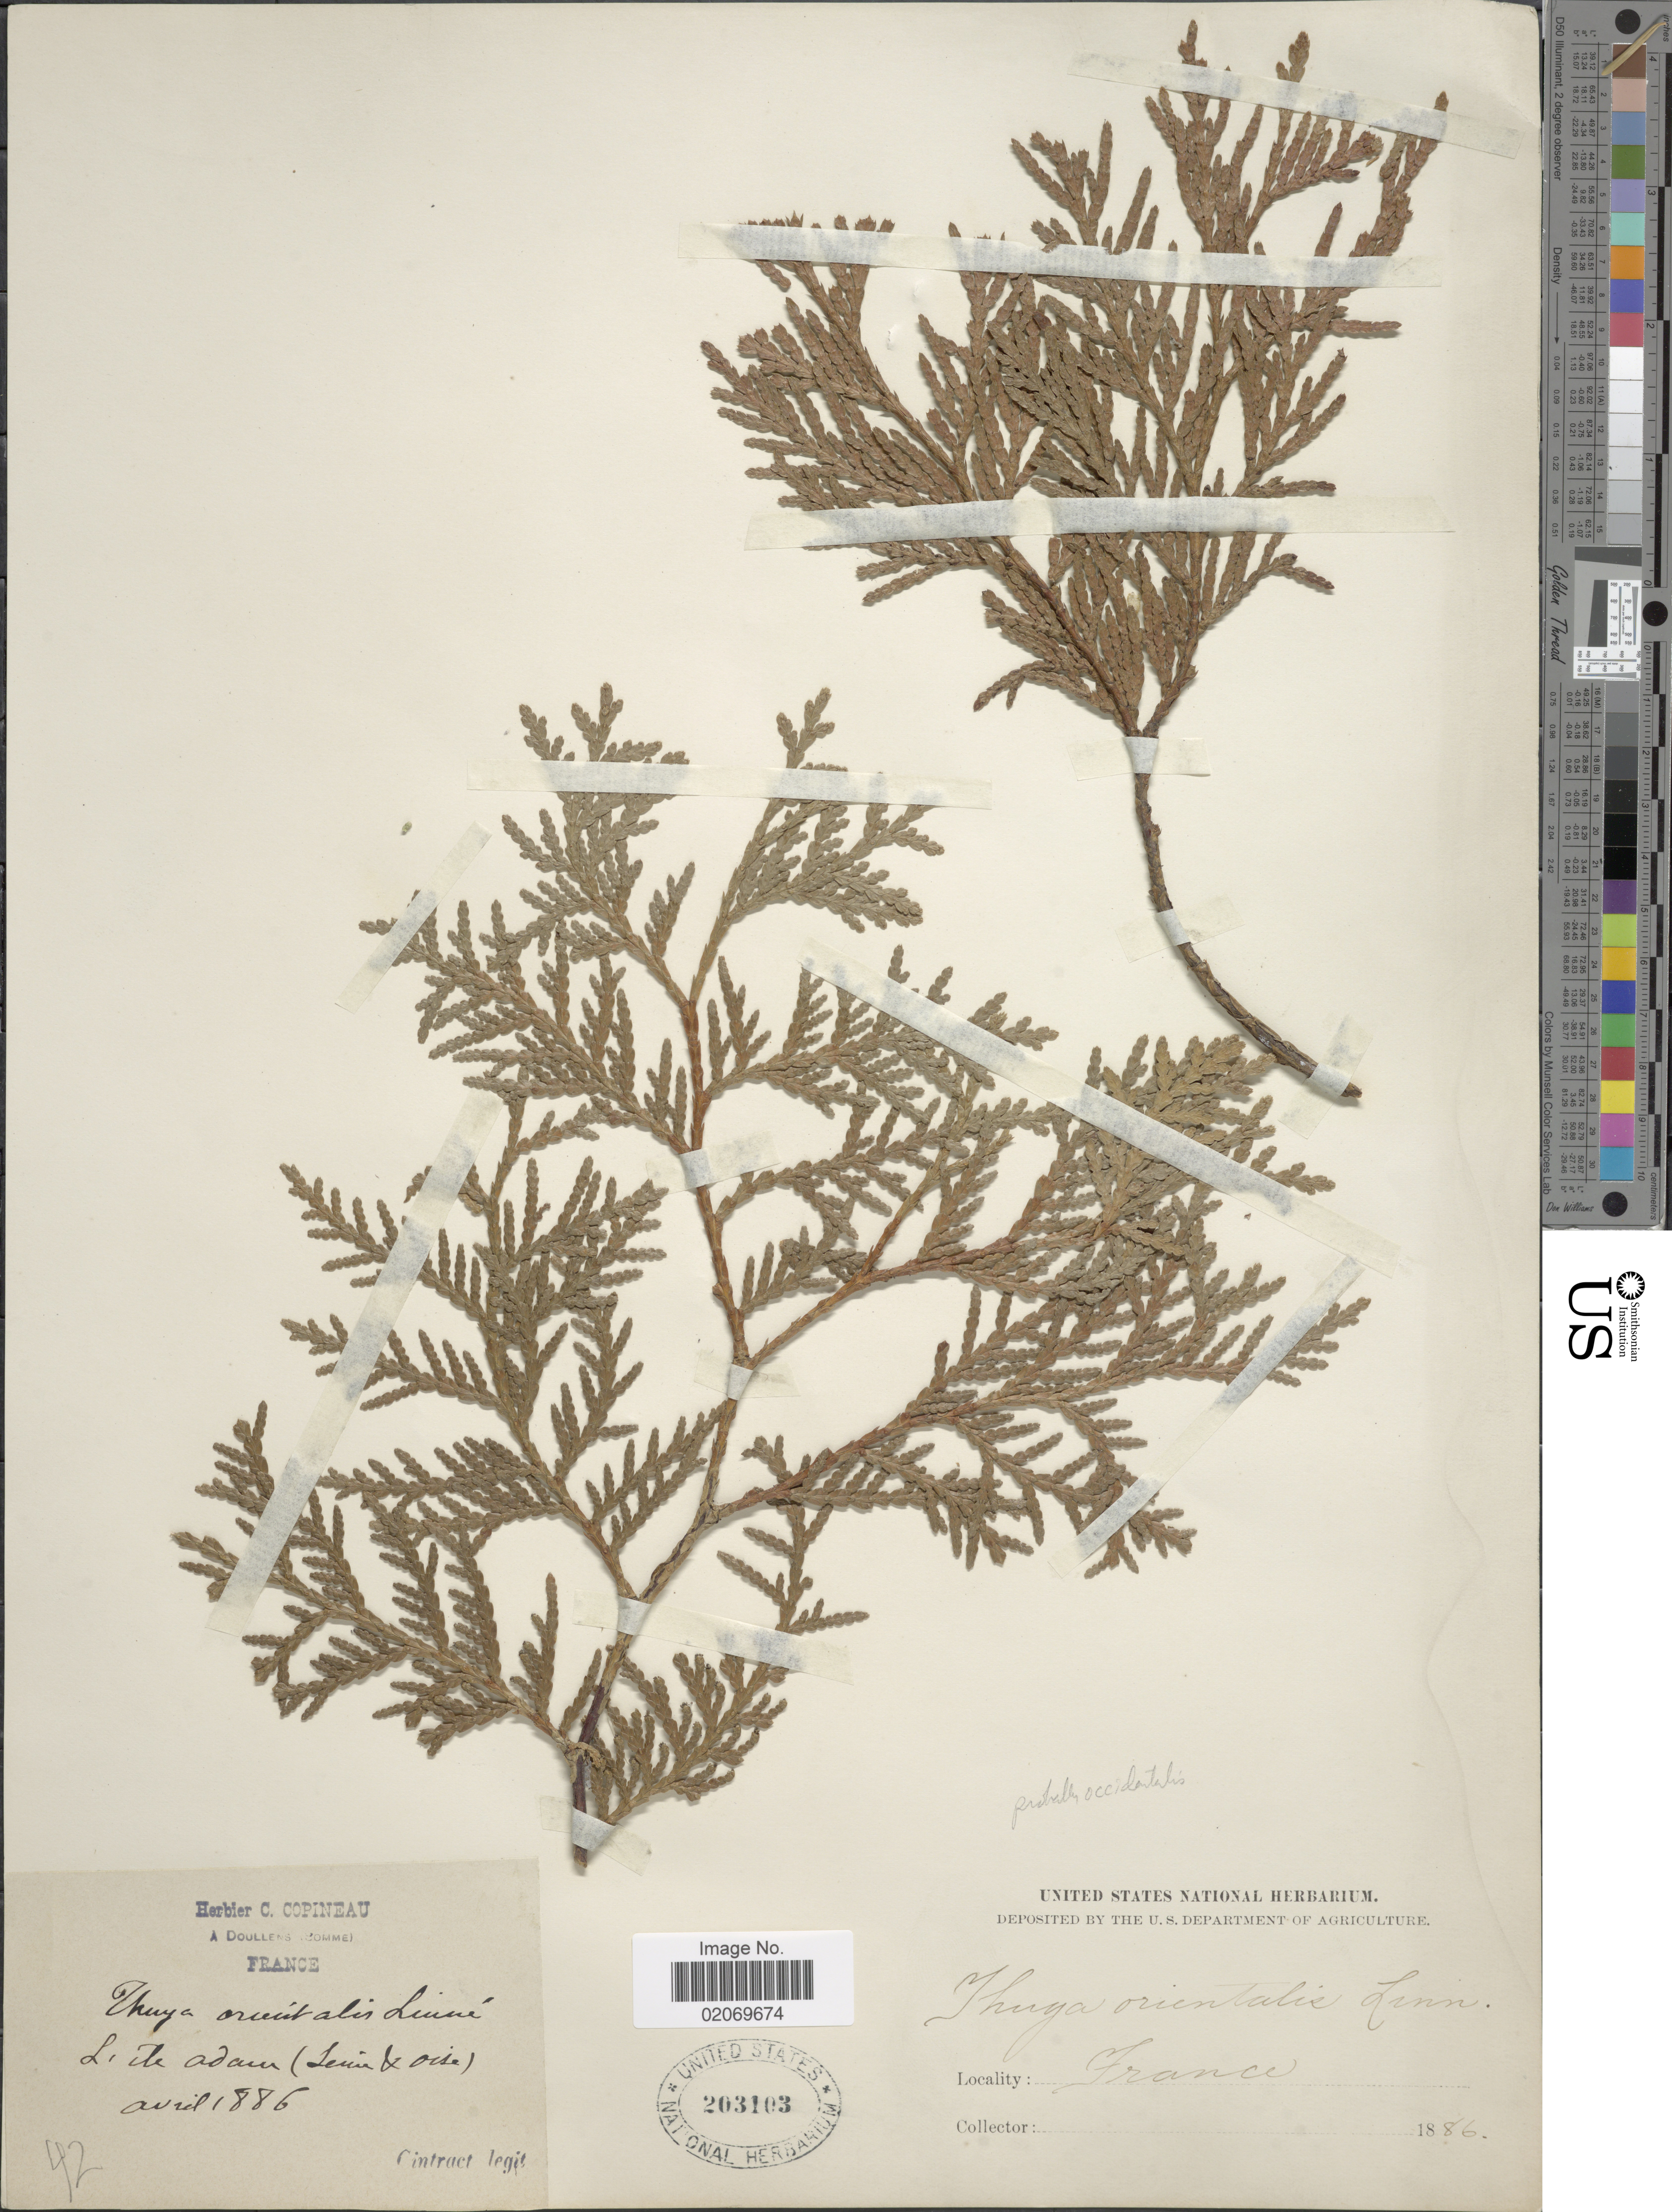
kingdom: Plantae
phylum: Tracheophyta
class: Pinopsida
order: Pinales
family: Cupressaceae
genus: Thuja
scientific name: Thuja orientalis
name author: L.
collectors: Cintract, --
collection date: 1886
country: France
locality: L'ile adam (Seine & Oise).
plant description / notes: Corrected "L'Ile adam (Senim & oise)" to "L'ile adam (Seine & Oise)."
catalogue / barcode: US 203103